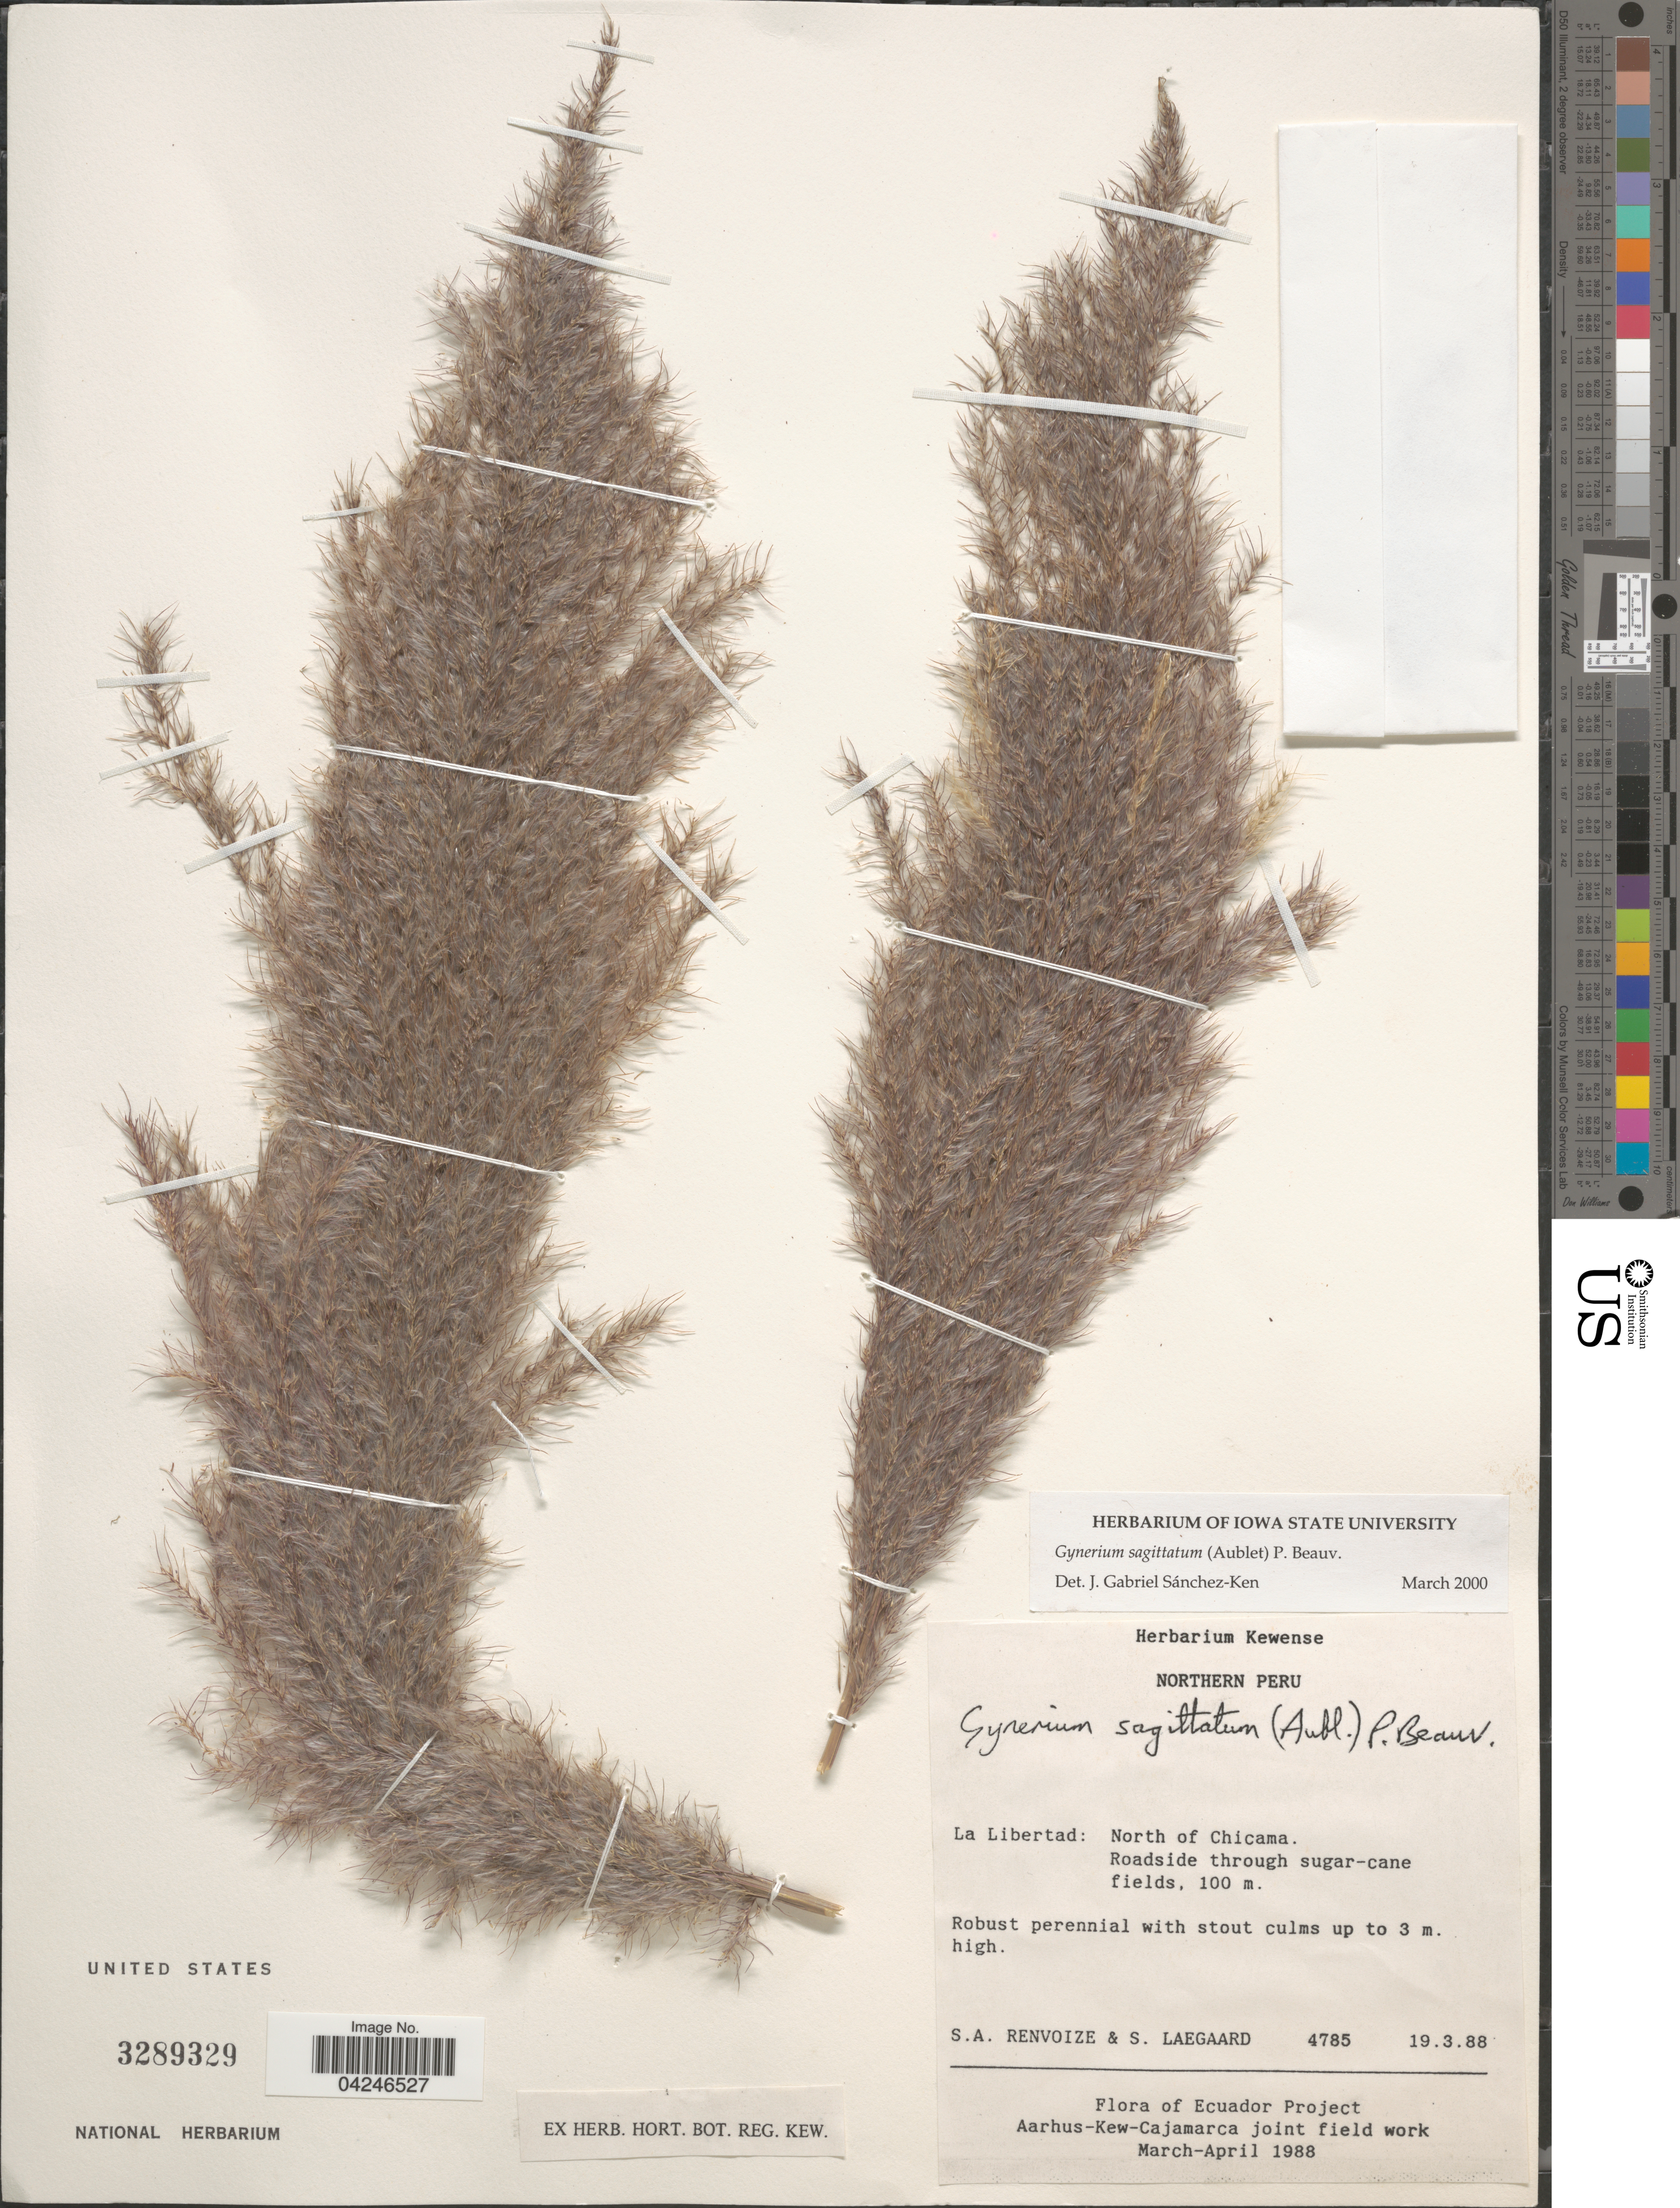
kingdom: Plantae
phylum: Tracheophyta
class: Liliopsida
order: Poales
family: Poaceae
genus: Gynerium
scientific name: Gynerium sagittatum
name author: (Aubl.) P. Beauv.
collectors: S. A. Renvoize & S. Lægaard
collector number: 4785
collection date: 1988-03-19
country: Peru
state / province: La Libertad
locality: Northern Peru. North of Chicama. Ecuador Project Aarhus-Kew-Cajamarca joint field work March-April 1988.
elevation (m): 100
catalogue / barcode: US 3289329